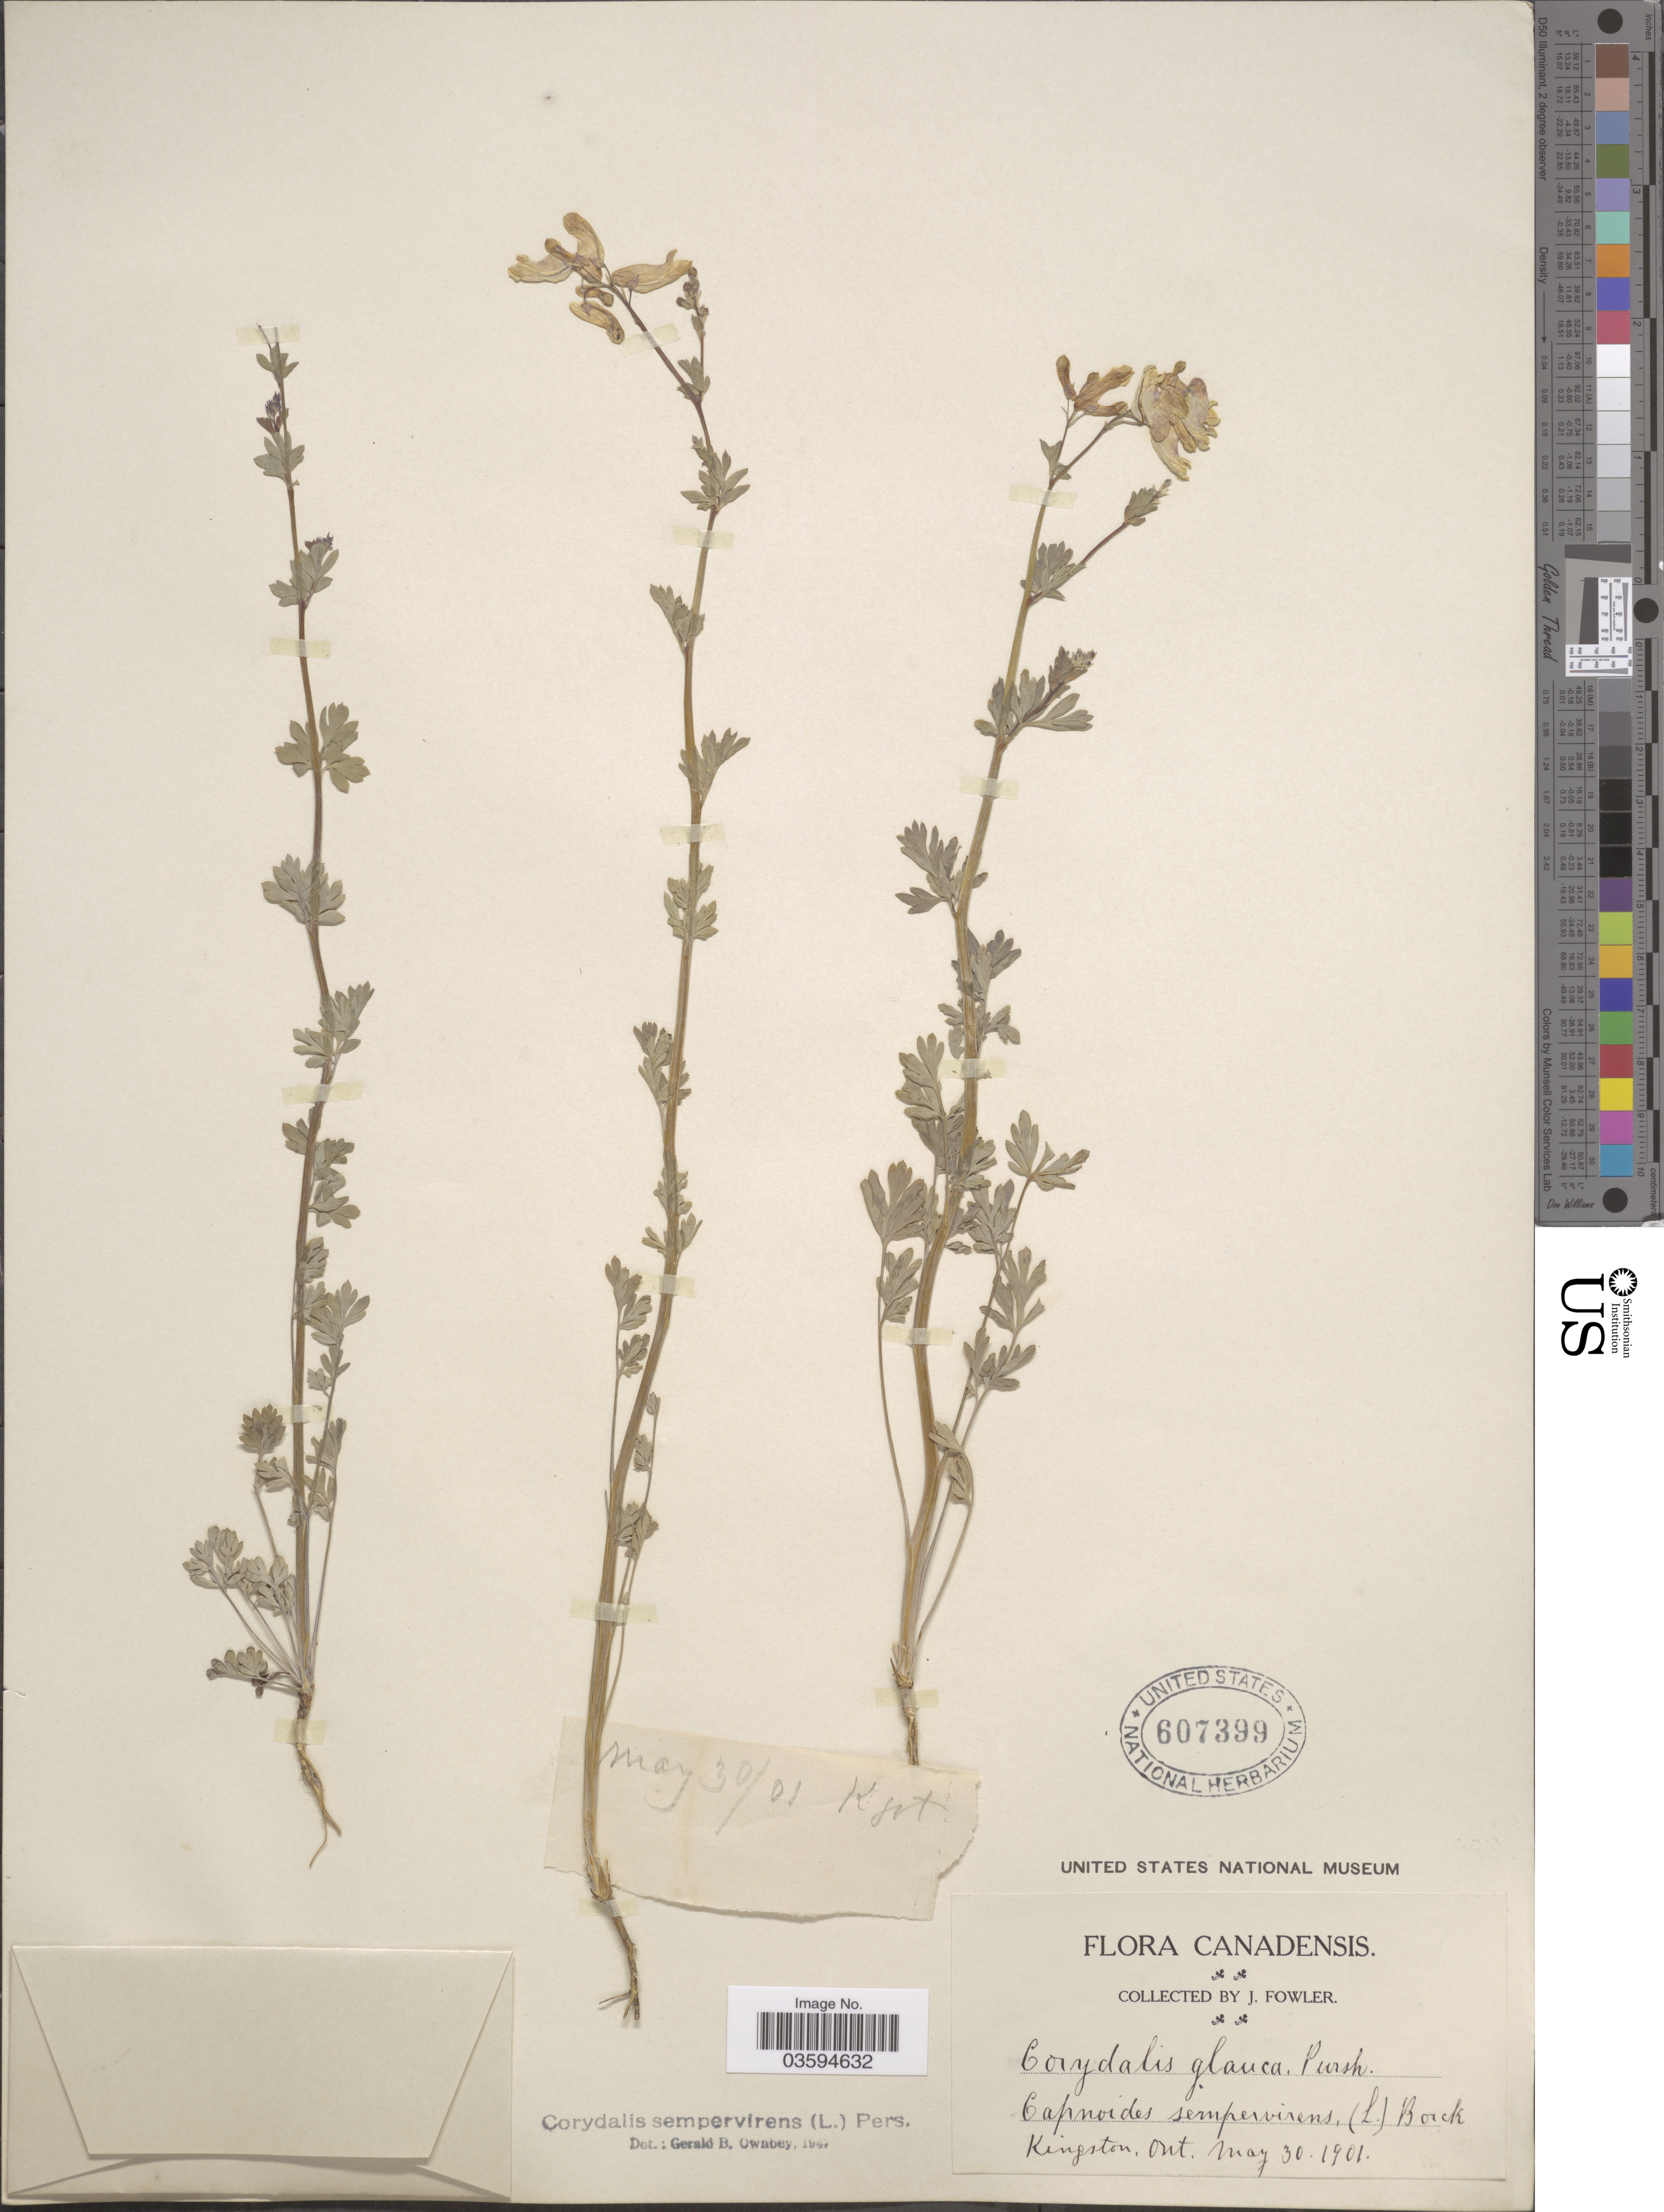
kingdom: Plantae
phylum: Tracheophyta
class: Magnoliopsida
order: Ranunculales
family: Papaveraceae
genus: Capnoides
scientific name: Capnoides sempervirens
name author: (L.) Borkh.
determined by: Strong, M. T., (US), Smithsonian Institution - National Museum of Natural History (UNITED STATES)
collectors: J. Fowler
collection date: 1901-05-30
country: Canada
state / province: Ontario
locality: Kingston.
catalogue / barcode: US 607399